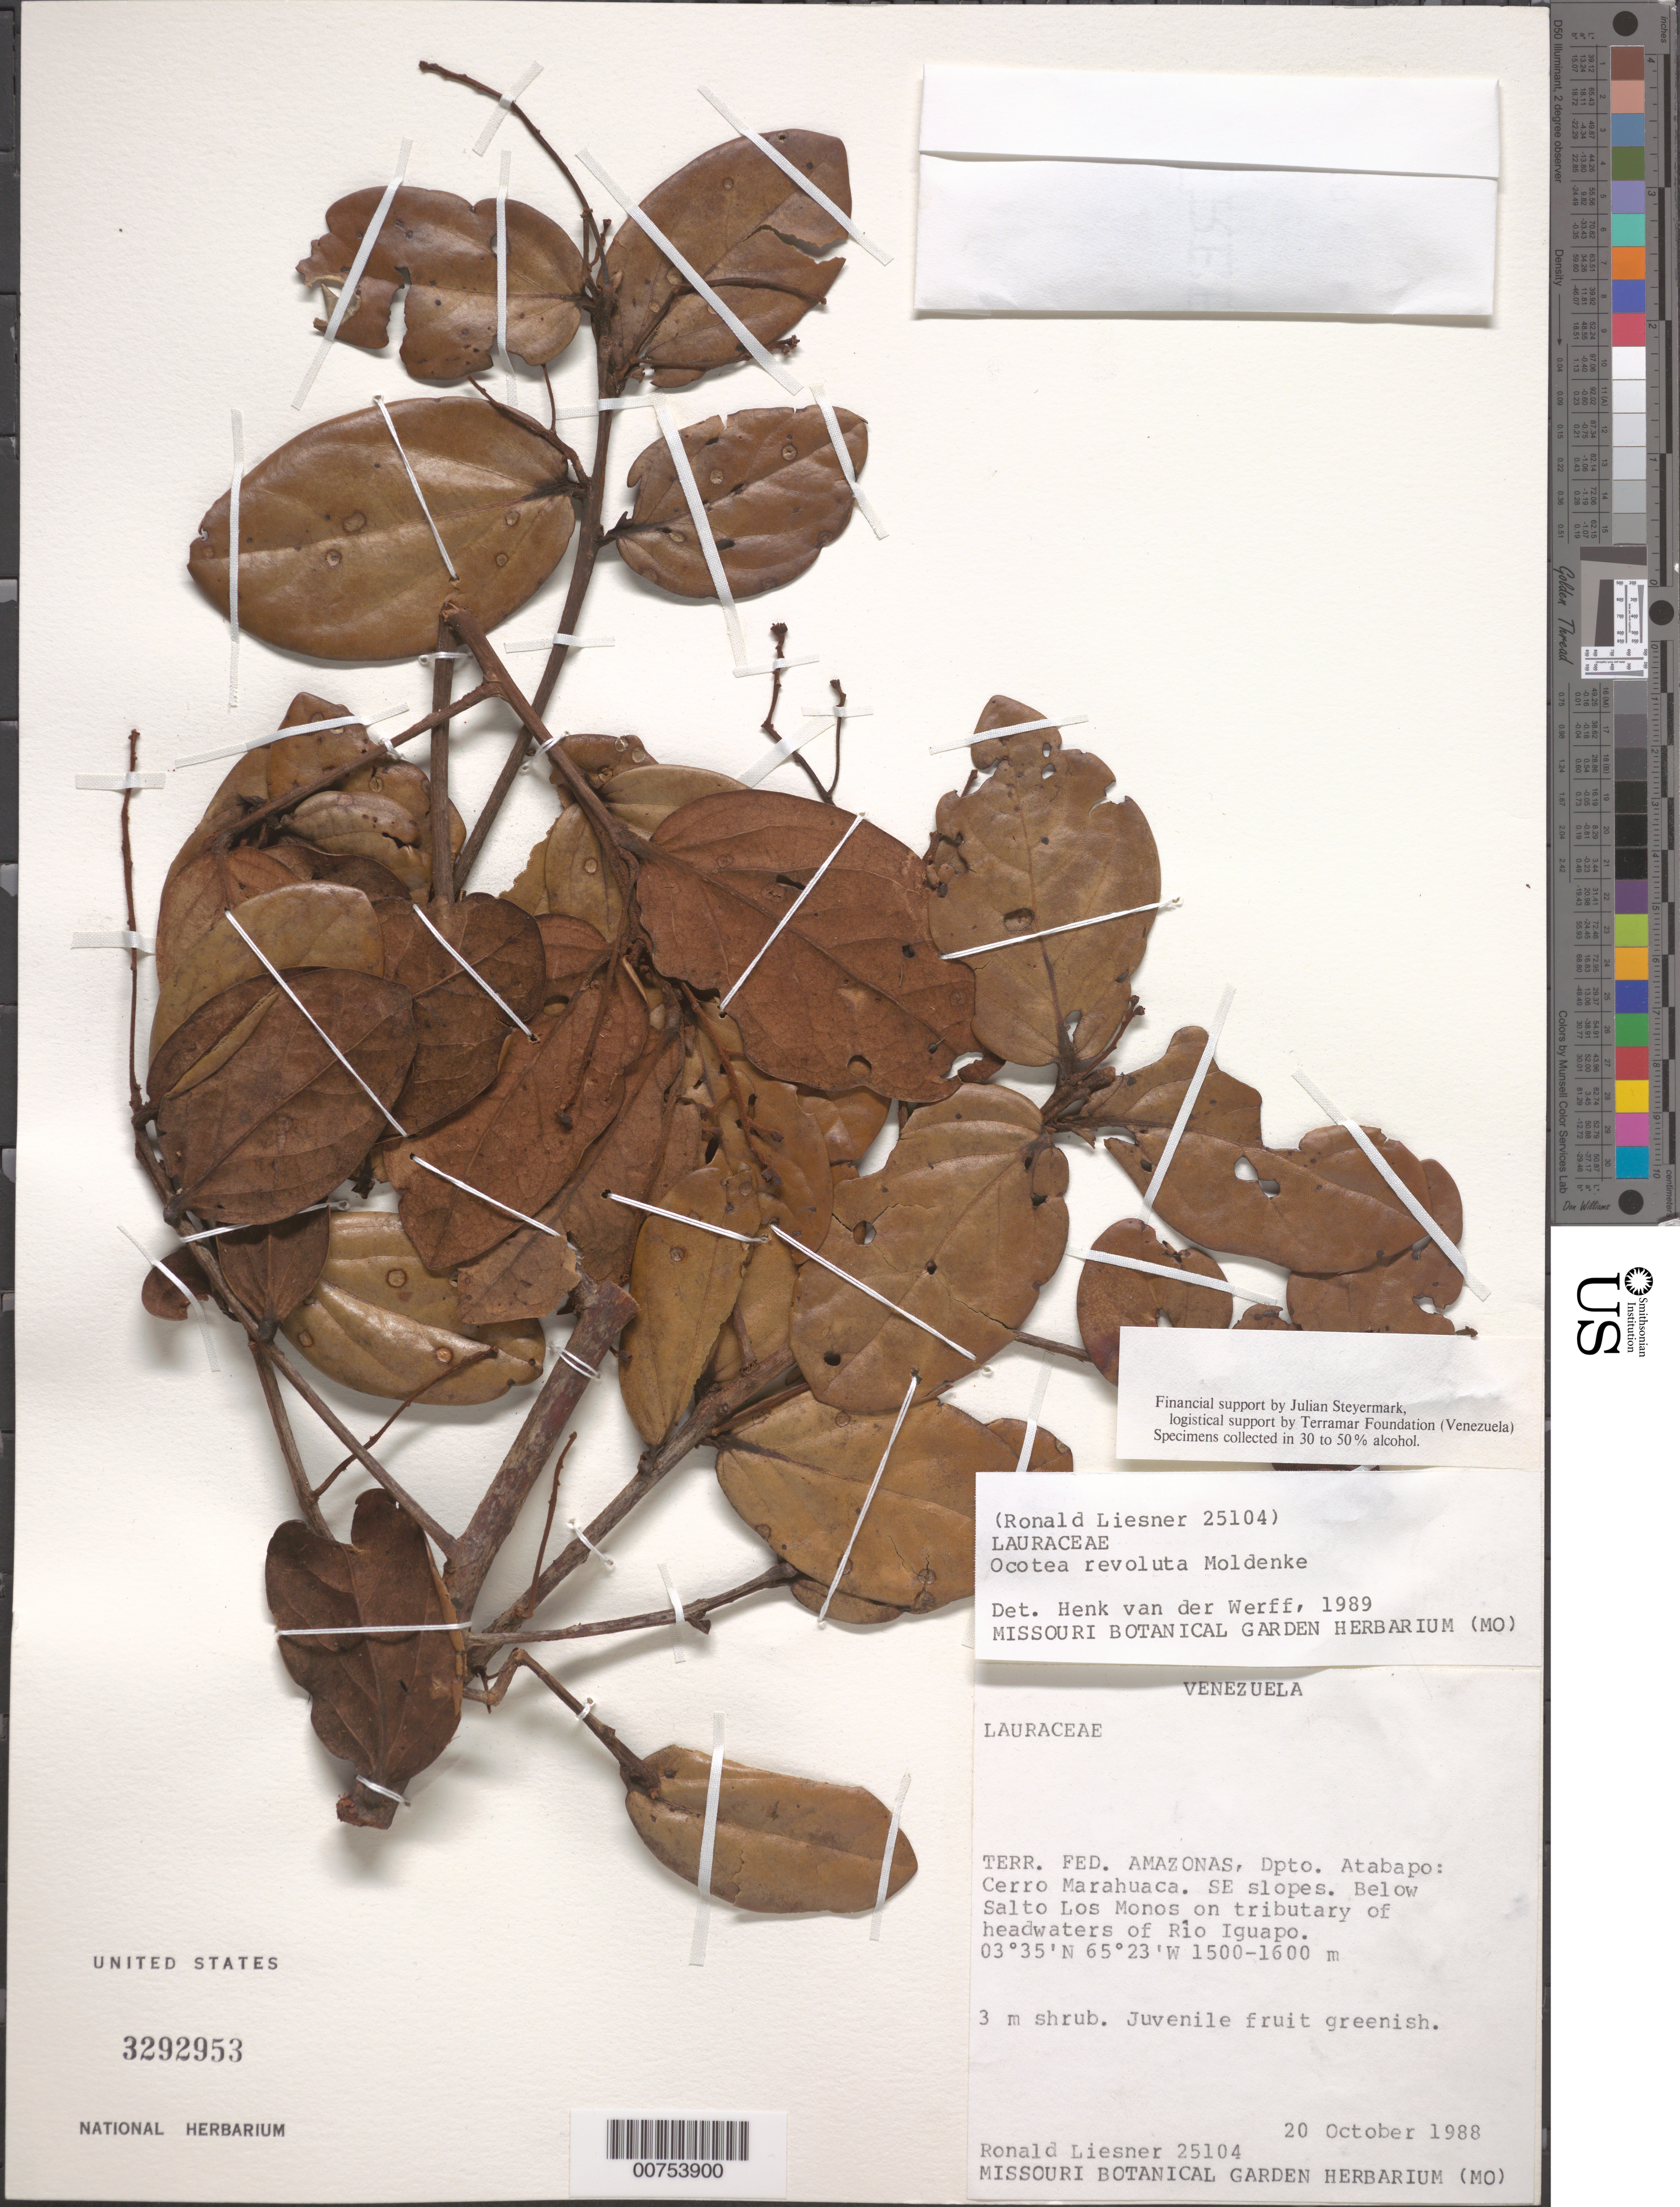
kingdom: Plantae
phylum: Tracheophyta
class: Magnoliopsida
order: Laurales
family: Lauraceae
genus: Ocotea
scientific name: Ocotea revoluta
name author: Moldenke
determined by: van der Werff, H., (MO), Missouri Botanical Garden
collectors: R. L. Liesner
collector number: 25104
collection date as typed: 20-Oct-88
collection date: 1988-10-20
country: Venezuela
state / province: Amazonas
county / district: Atabapo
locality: Cerro Marahuaca, below Salto Los Monos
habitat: SE slopes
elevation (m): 1500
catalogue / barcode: US 3292953